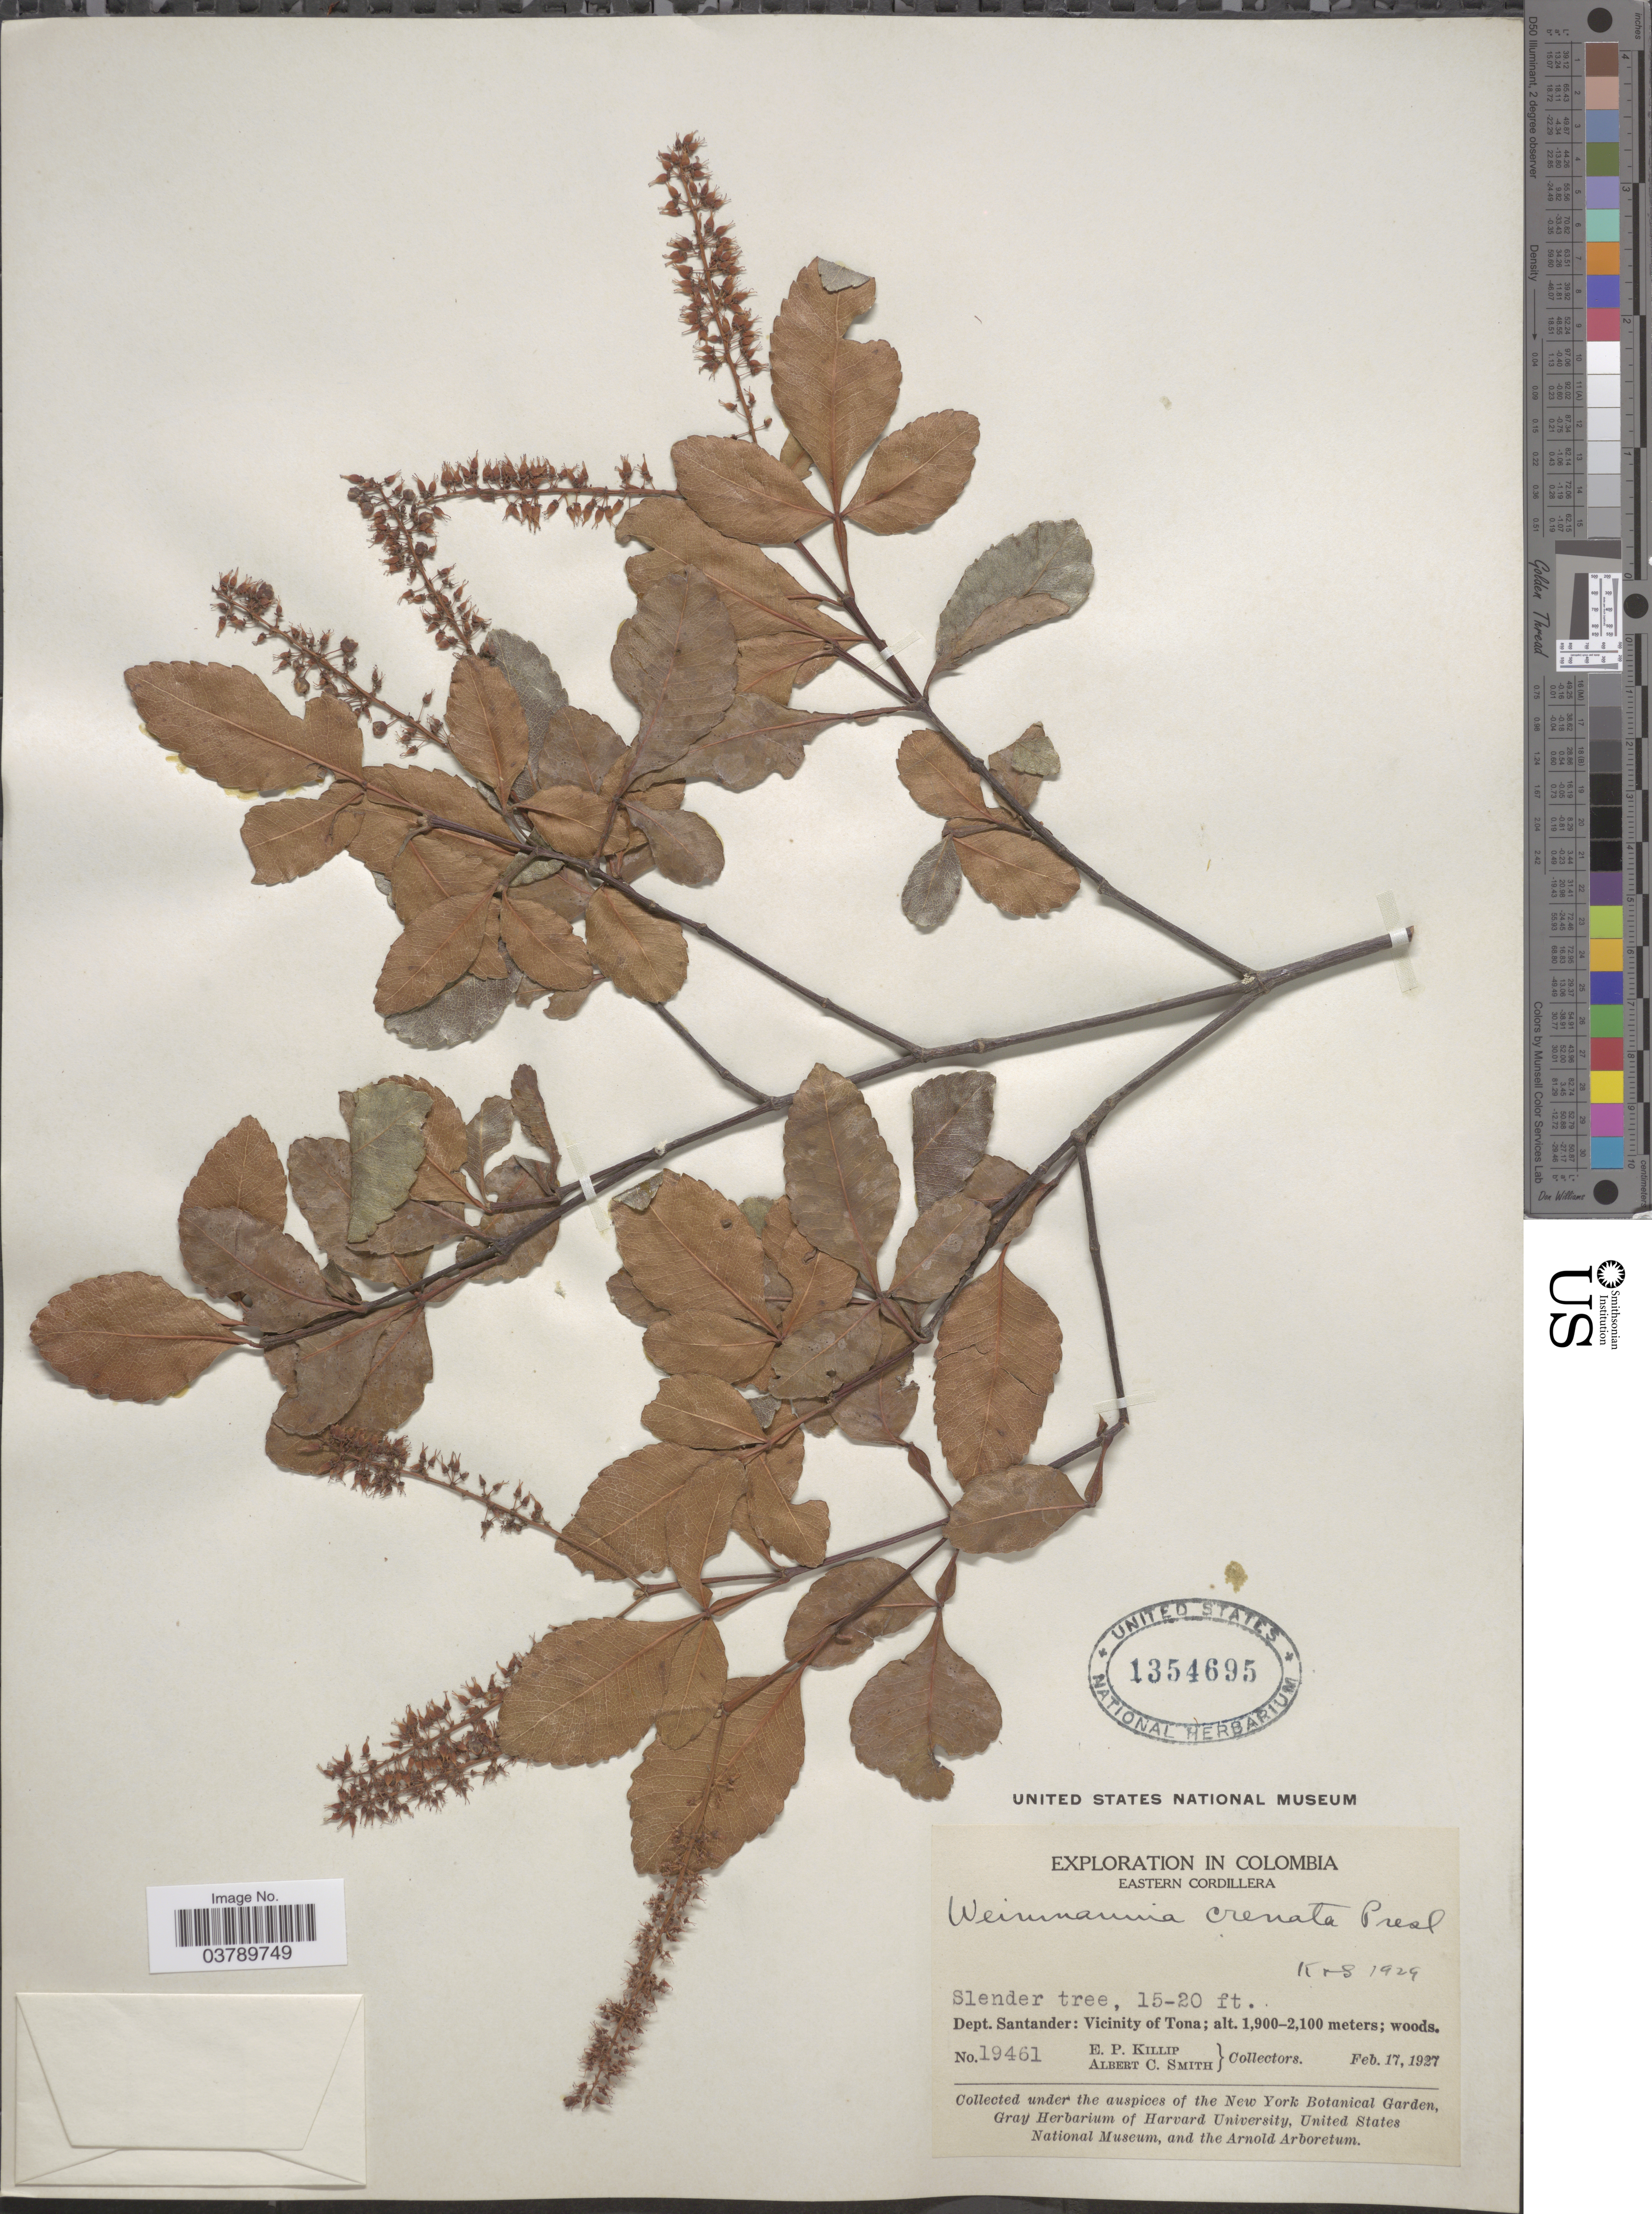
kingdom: Plantae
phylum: Tracheophyta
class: Magnoliopsida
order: Oxalidales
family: Cunoniaceae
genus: Weinmannia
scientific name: Weinmannia sorbifolia var. crenata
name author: Kunth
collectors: E. P. Killip & A. C. Smith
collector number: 19461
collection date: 1927-02-17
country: Colombia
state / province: Santander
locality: Eastern Cordillera. Dept. Santander: Vicinity of Tona.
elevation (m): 1900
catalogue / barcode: US 1354695